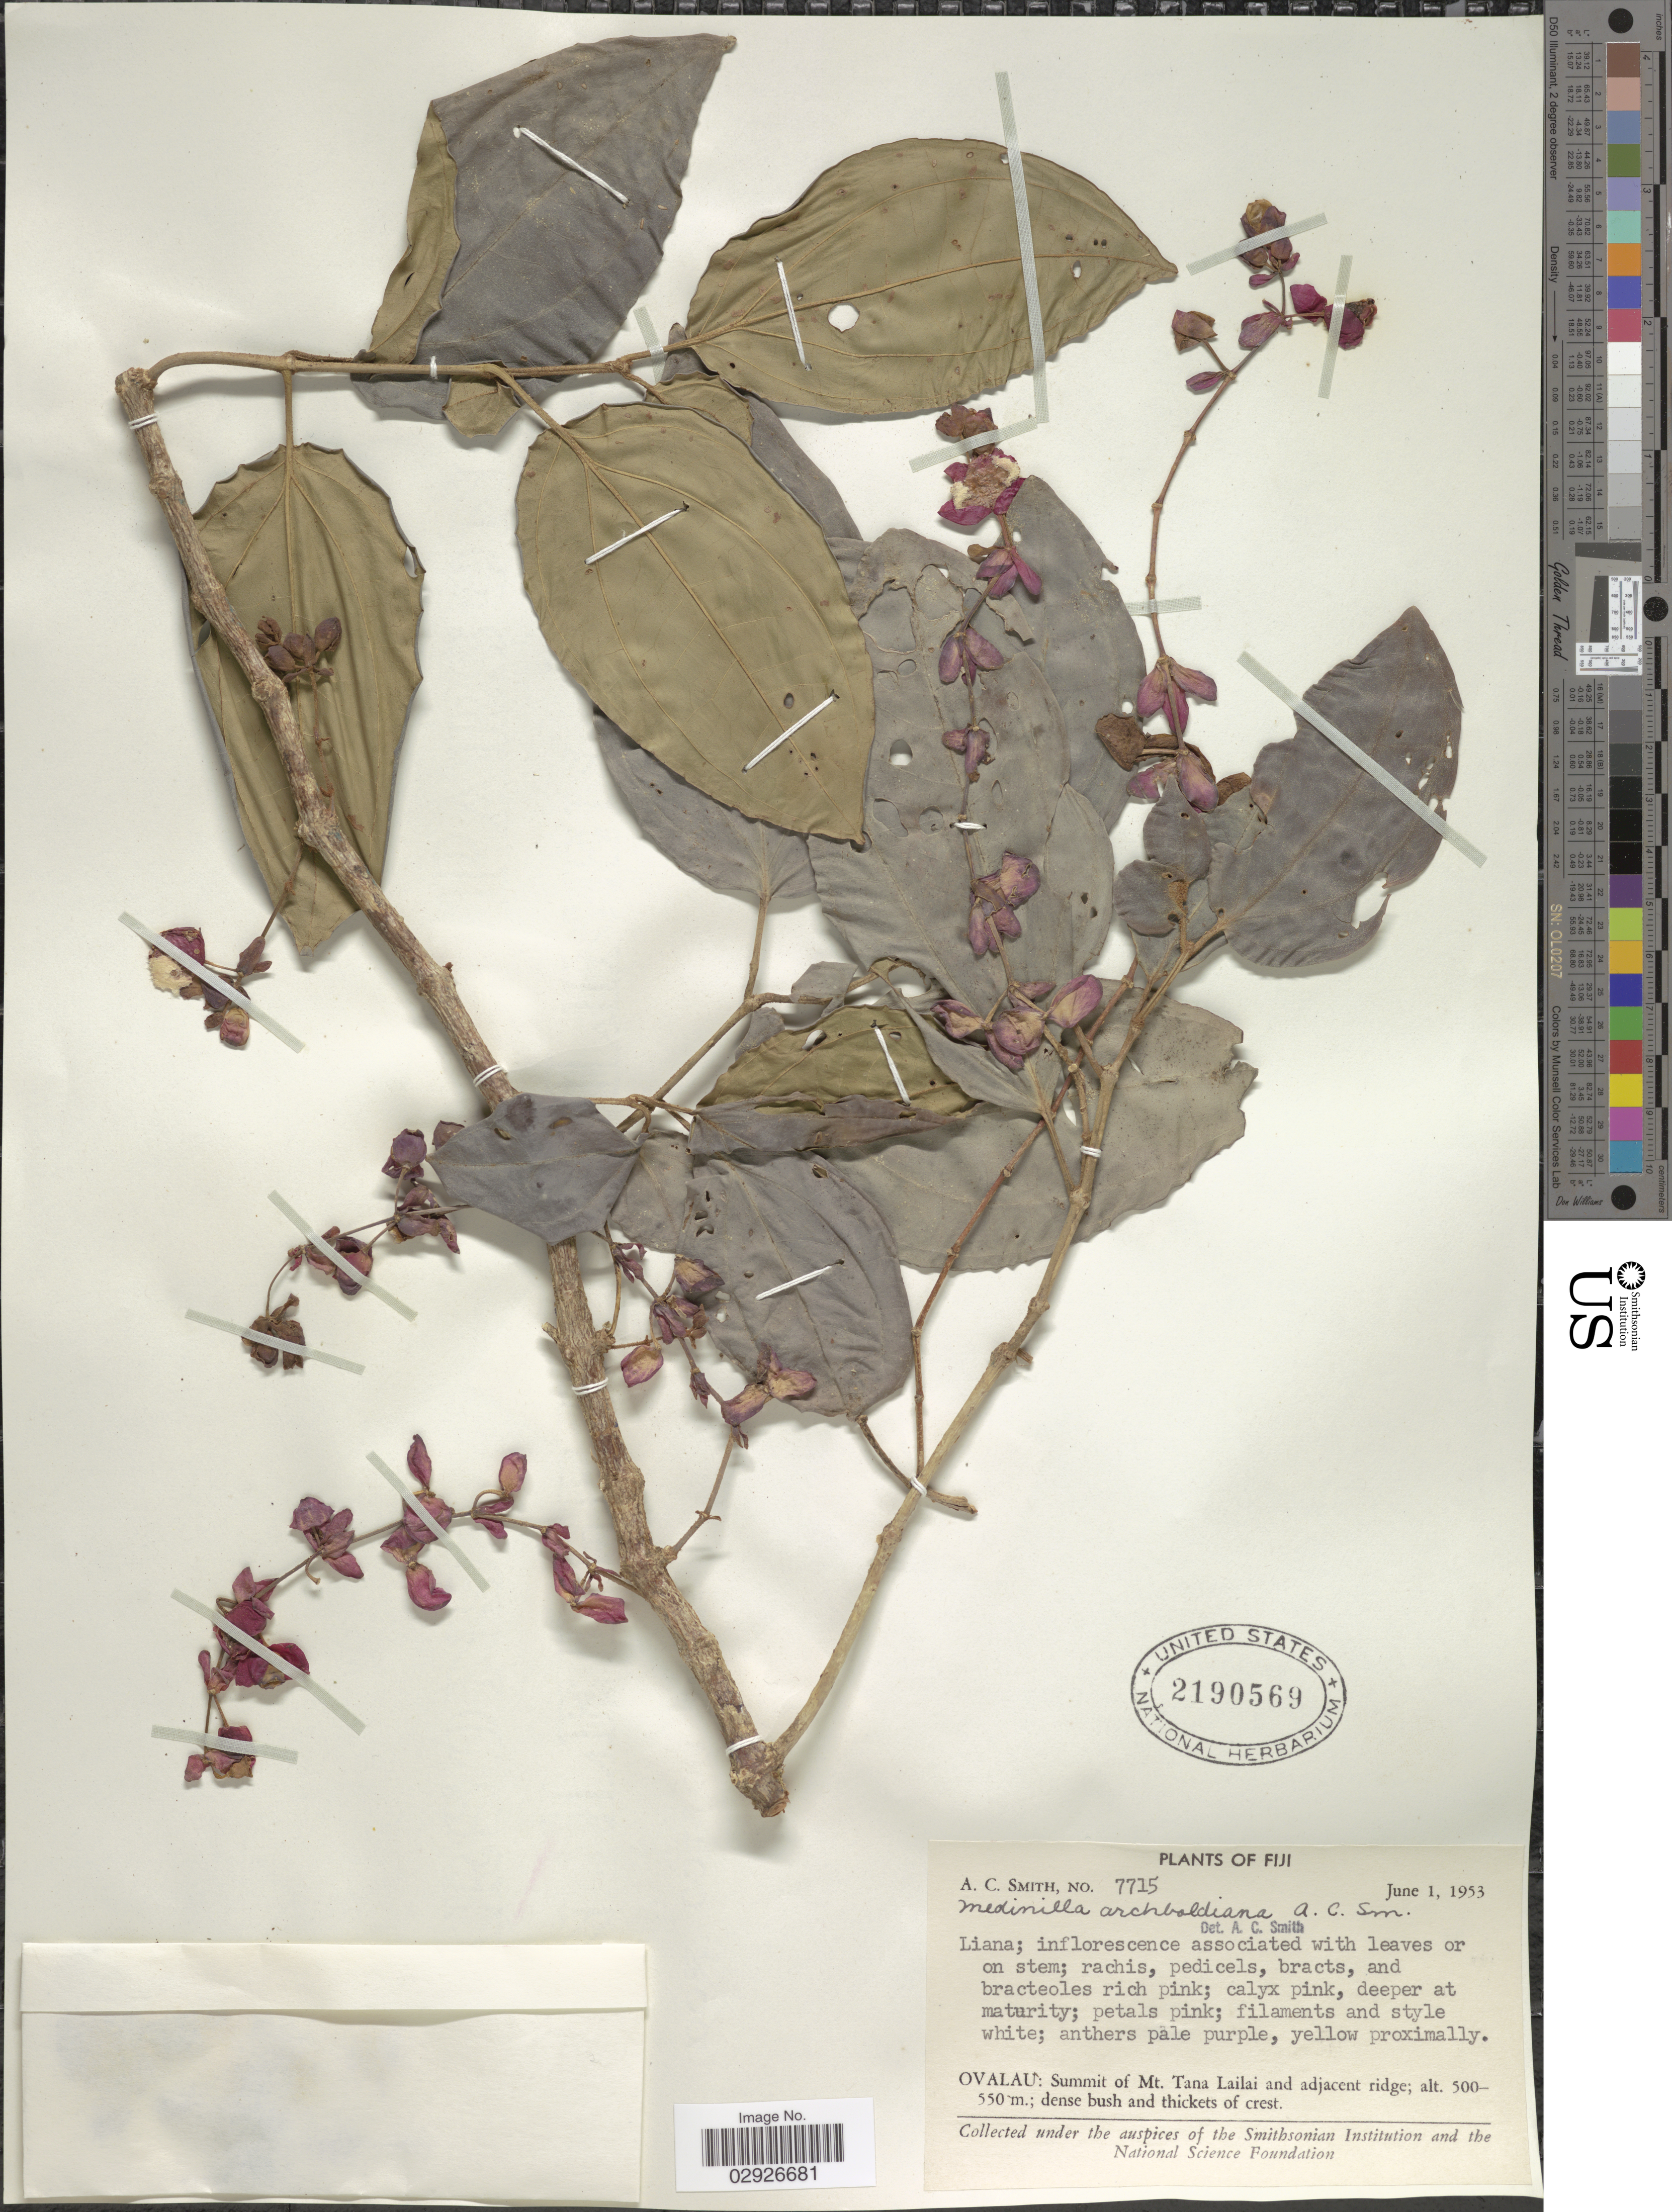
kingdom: Plantae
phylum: Tracheophyta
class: Magnoliopsida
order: Myrtales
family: Melastomataceae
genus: Medinilla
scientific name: Medinilla archboldiana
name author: A.C. Sm.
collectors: A. C. Smith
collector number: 7715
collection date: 1953-06-01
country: Fiji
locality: Ovalau: Summit of Mt. Tana Lailai and adjacent ridge.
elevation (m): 500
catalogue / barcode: US 2190569